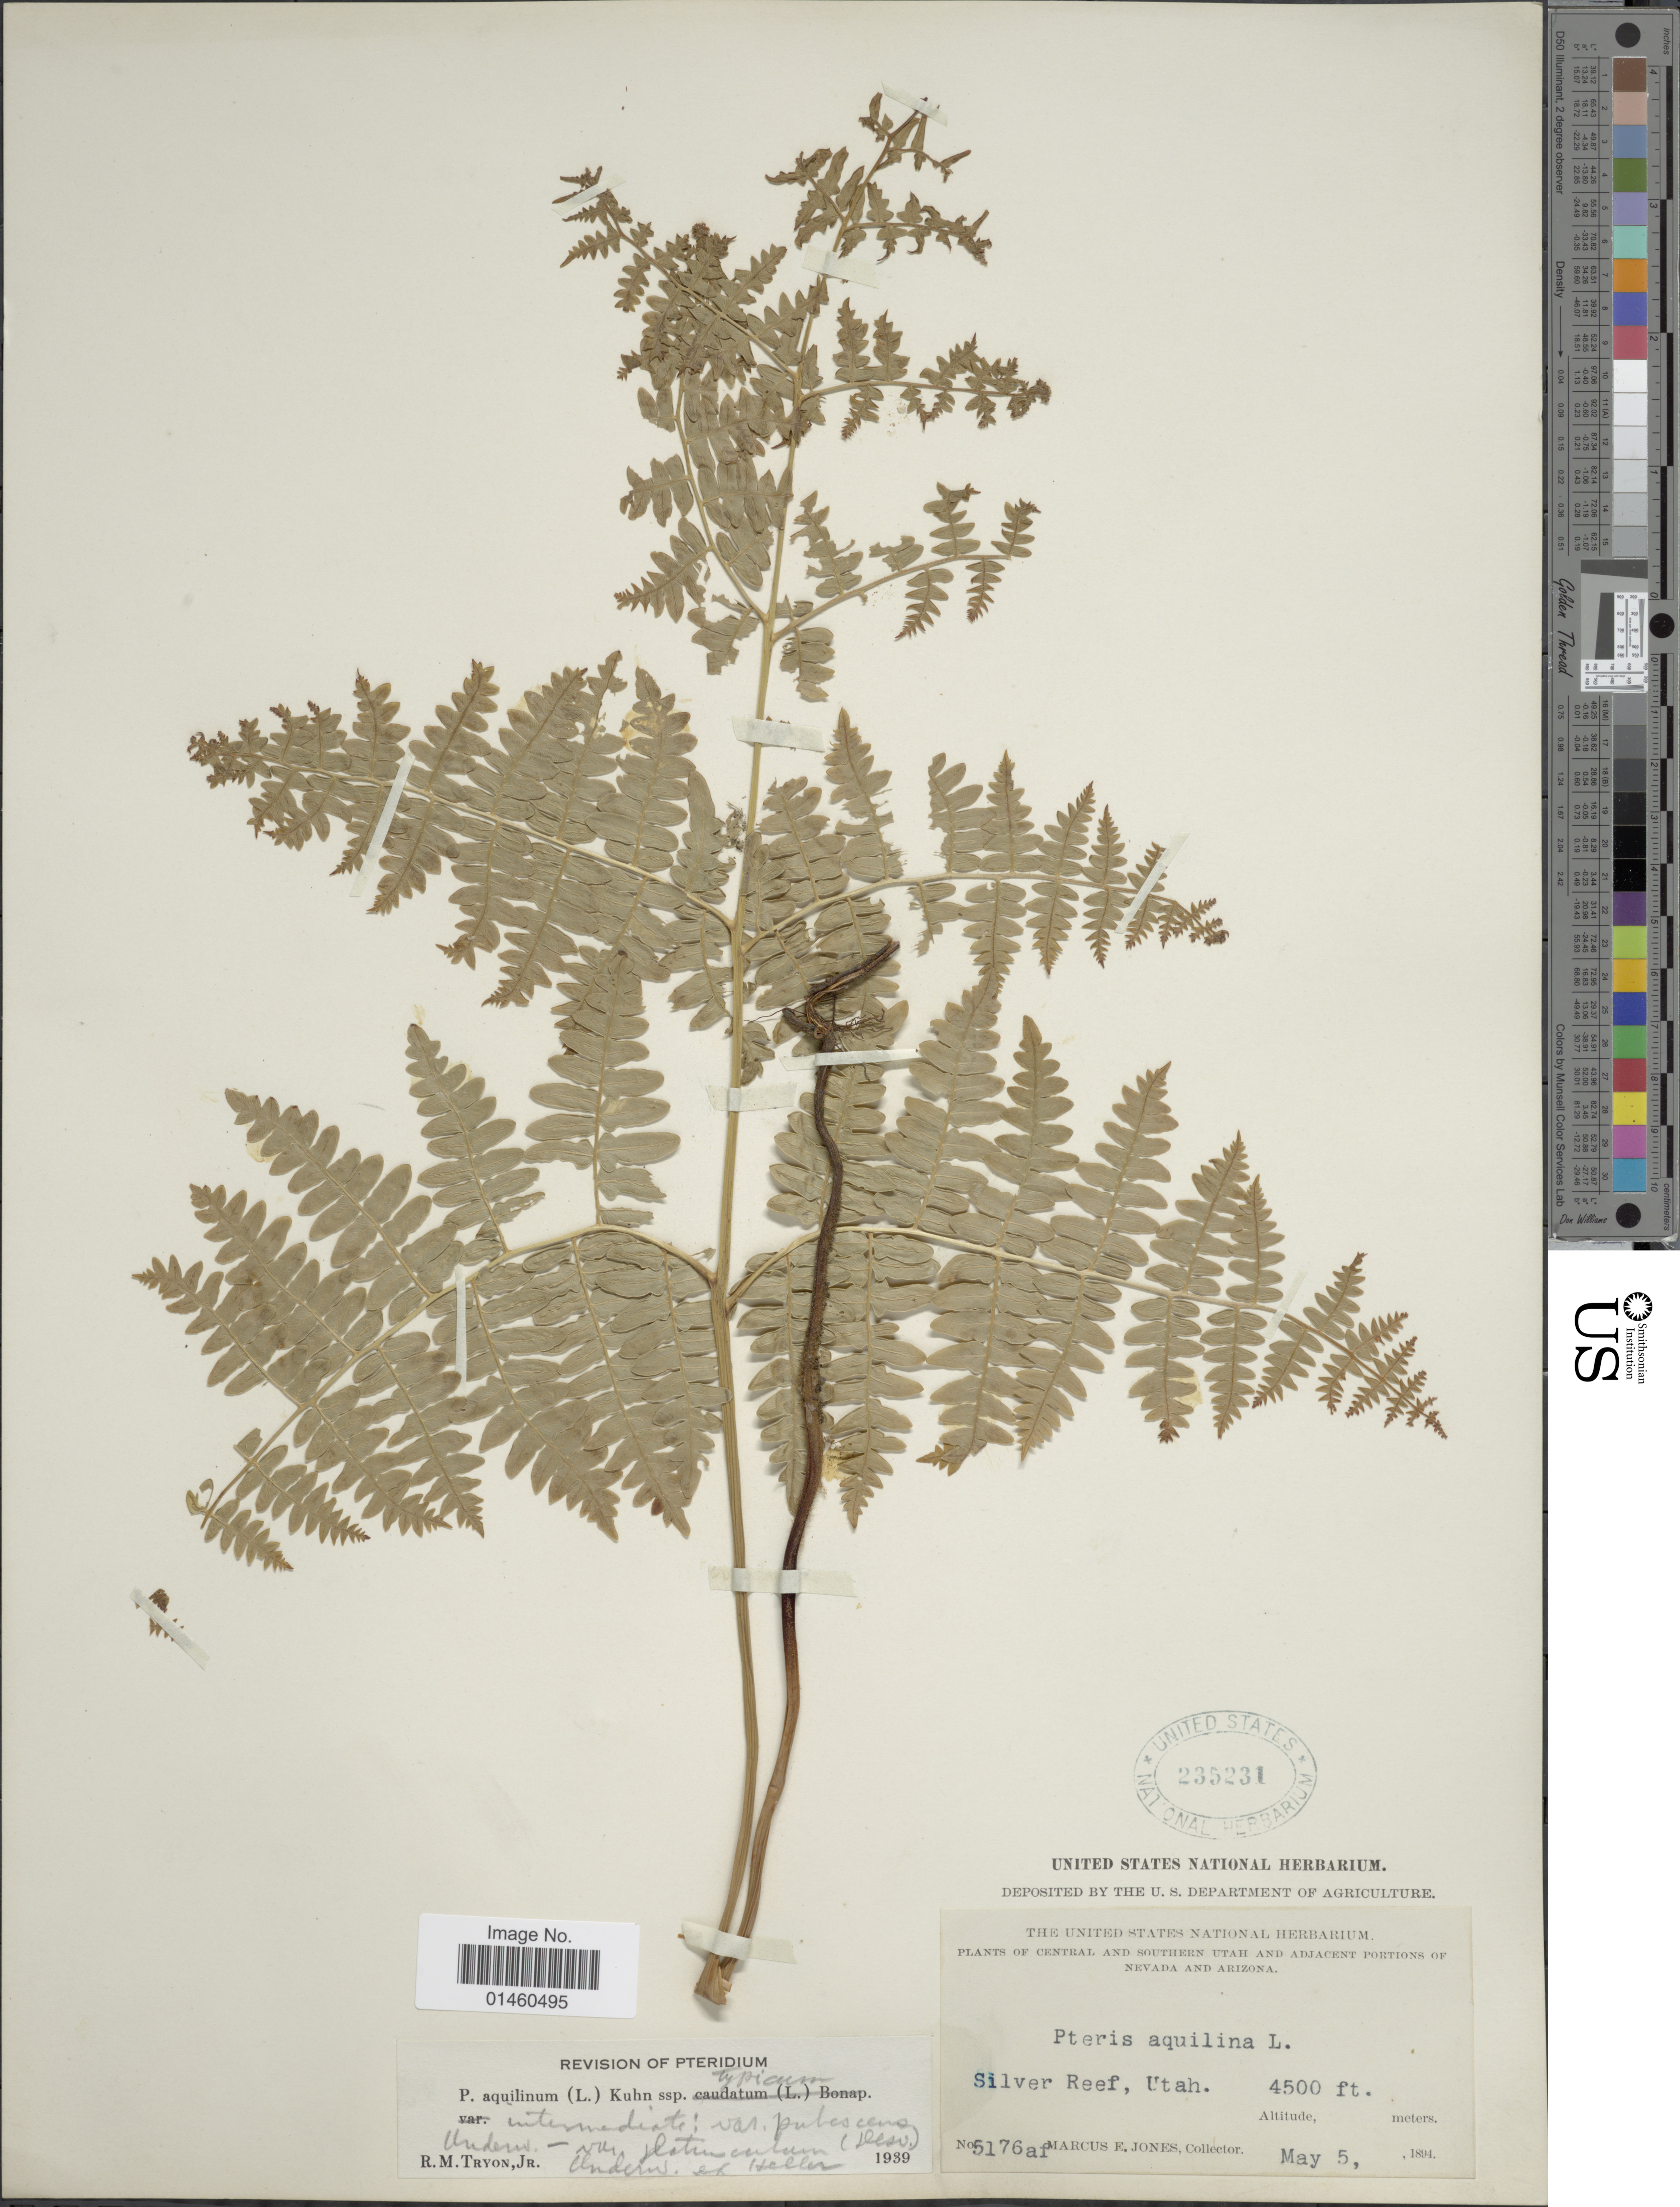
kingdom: Plantae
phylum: Tracheophyta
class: Polypodiopsida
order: Polypodiales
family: Dennstaedtiaceae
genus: Pteridium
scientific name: Pteridium pubescens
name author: (Underw.) Christenh.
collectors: M. E. Jones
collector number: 5176 af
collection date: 1894-05-05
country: United States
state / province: Utah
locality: Central and Southern Utah and adjacent portions of Nevada and Arizona, Silver Reef.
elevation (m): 1372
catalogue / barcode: US 235231